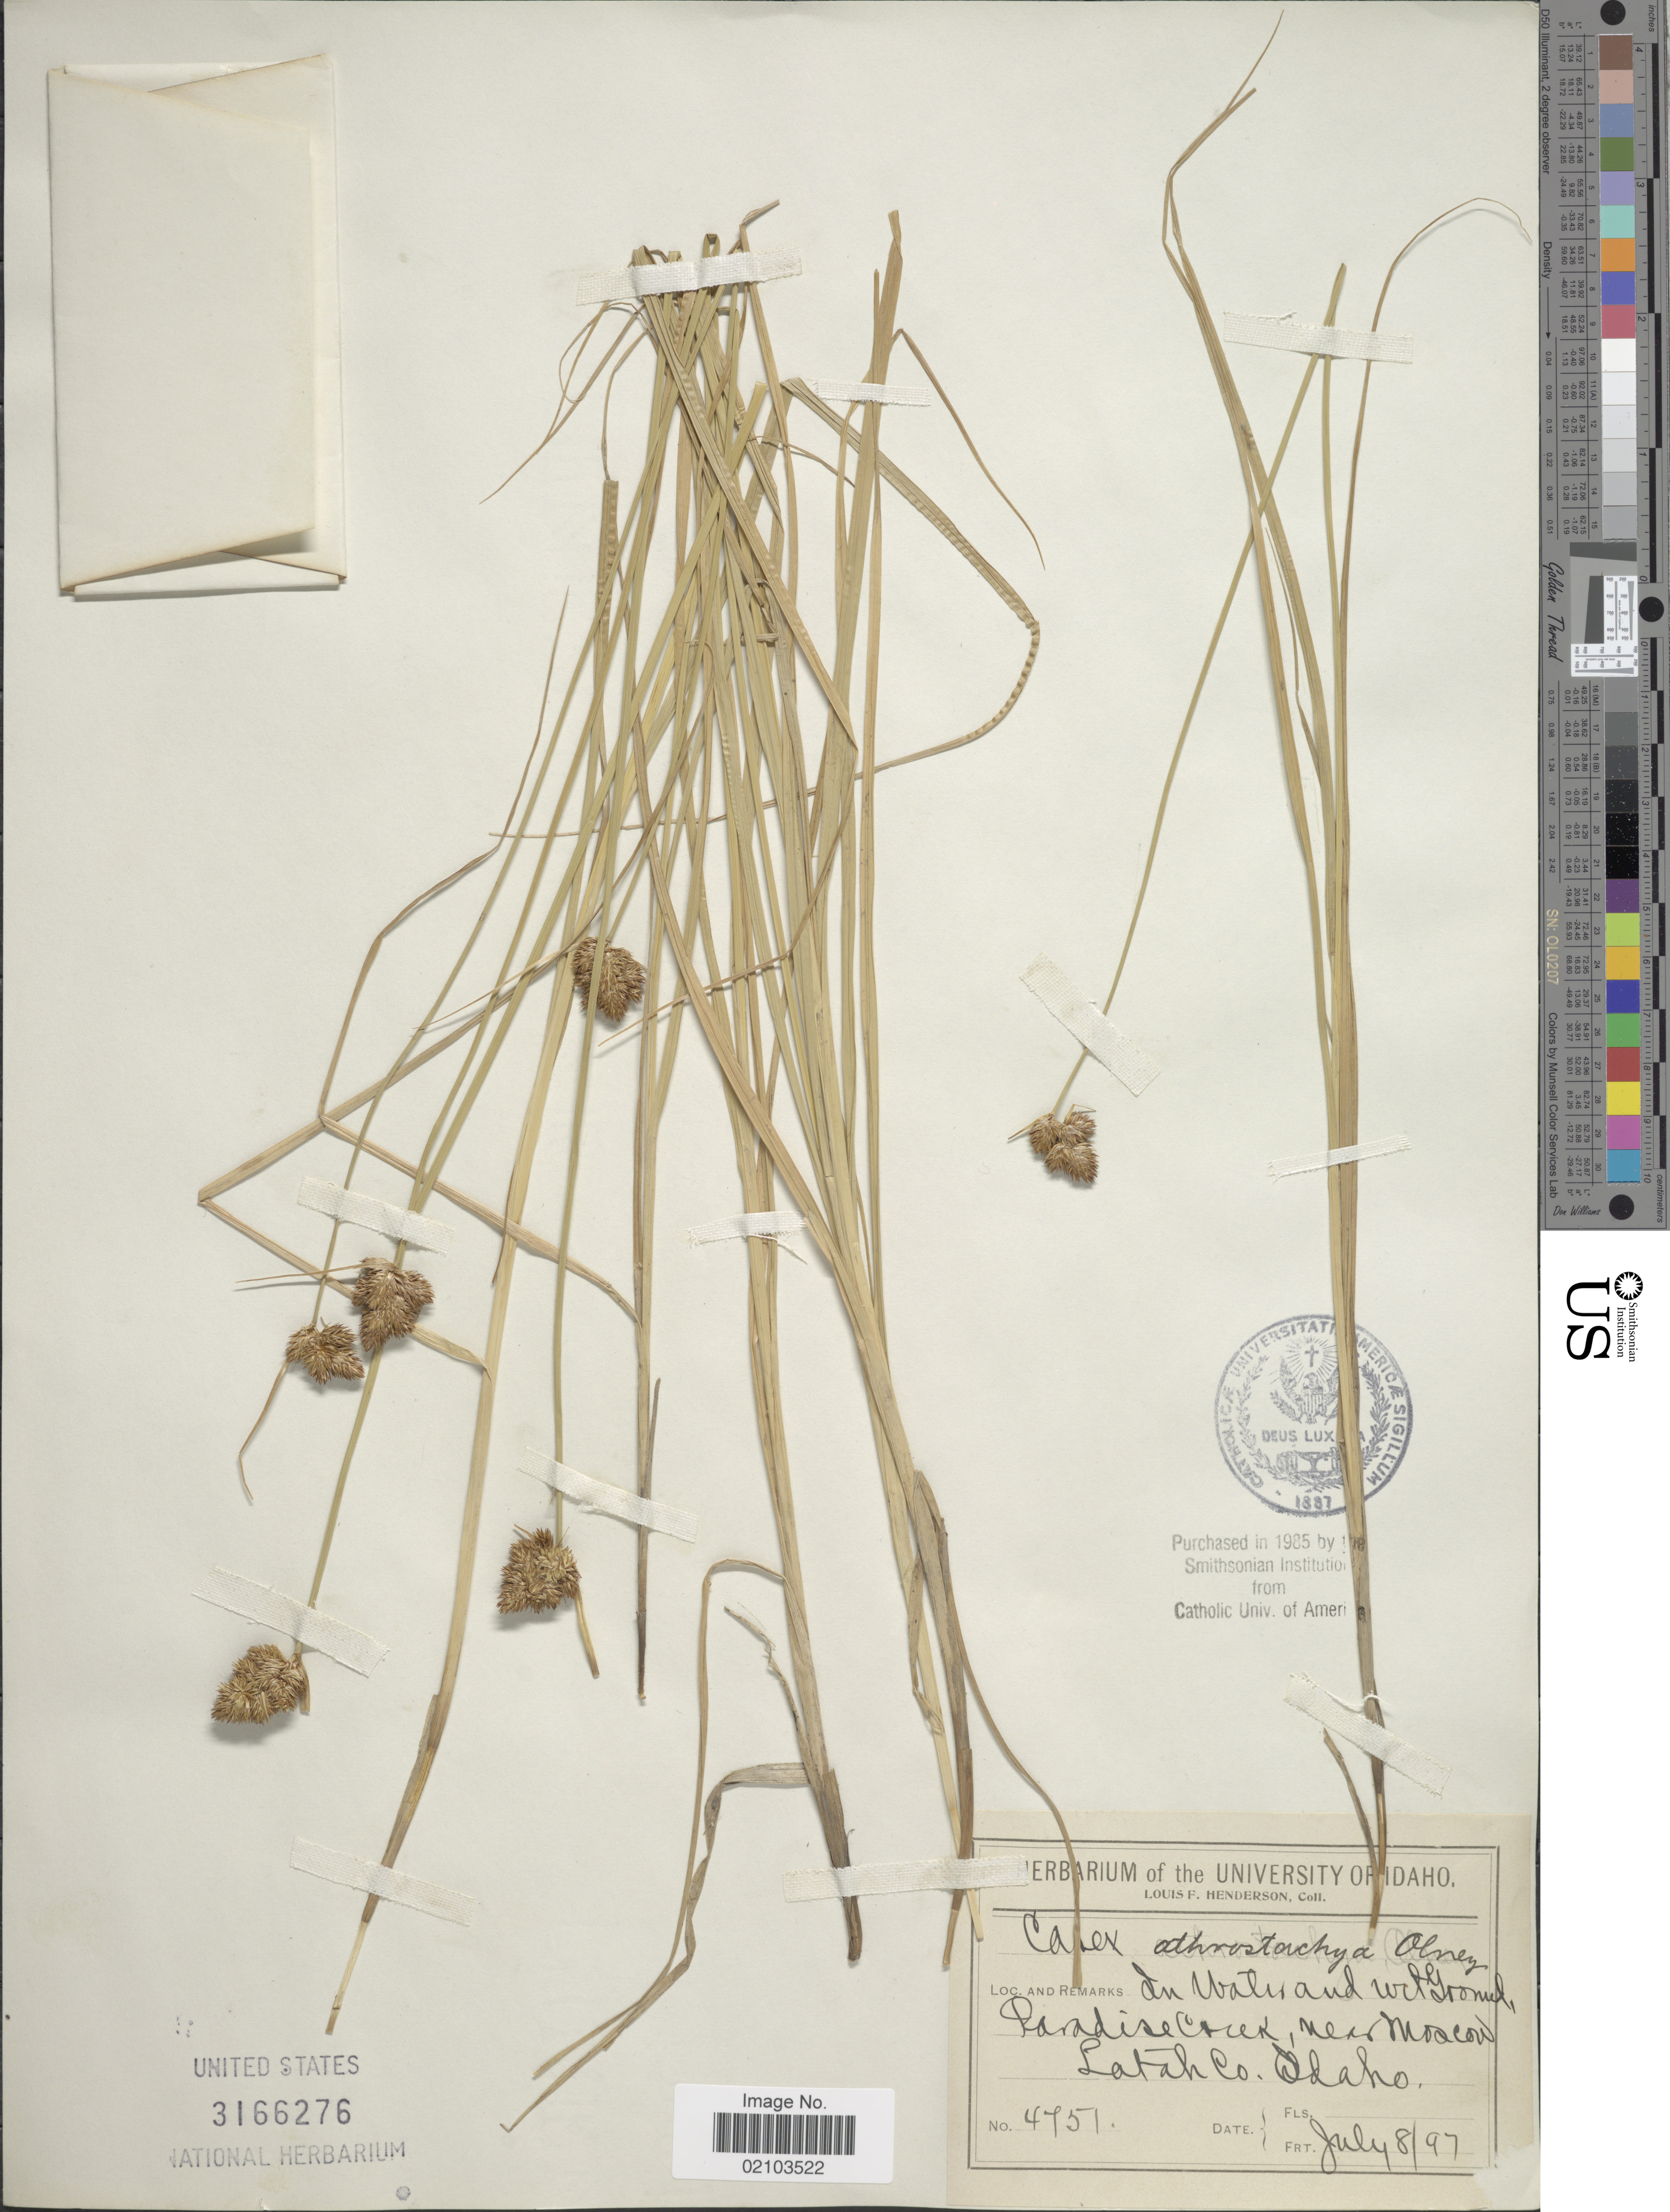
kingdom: Plantae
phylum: Tracheophyta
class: Liliopsida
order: Poales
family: Cyperaceae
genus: Carex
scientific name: Carex athrostachya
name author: Olney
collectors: L. Henderson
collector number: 4751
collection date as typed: Transcribed d/m/y: 8/7/97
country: United States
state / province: Idaho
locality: In water and wet Ground, Paradise Creek, near Moscow Latah Co.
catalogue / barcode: US 3166276